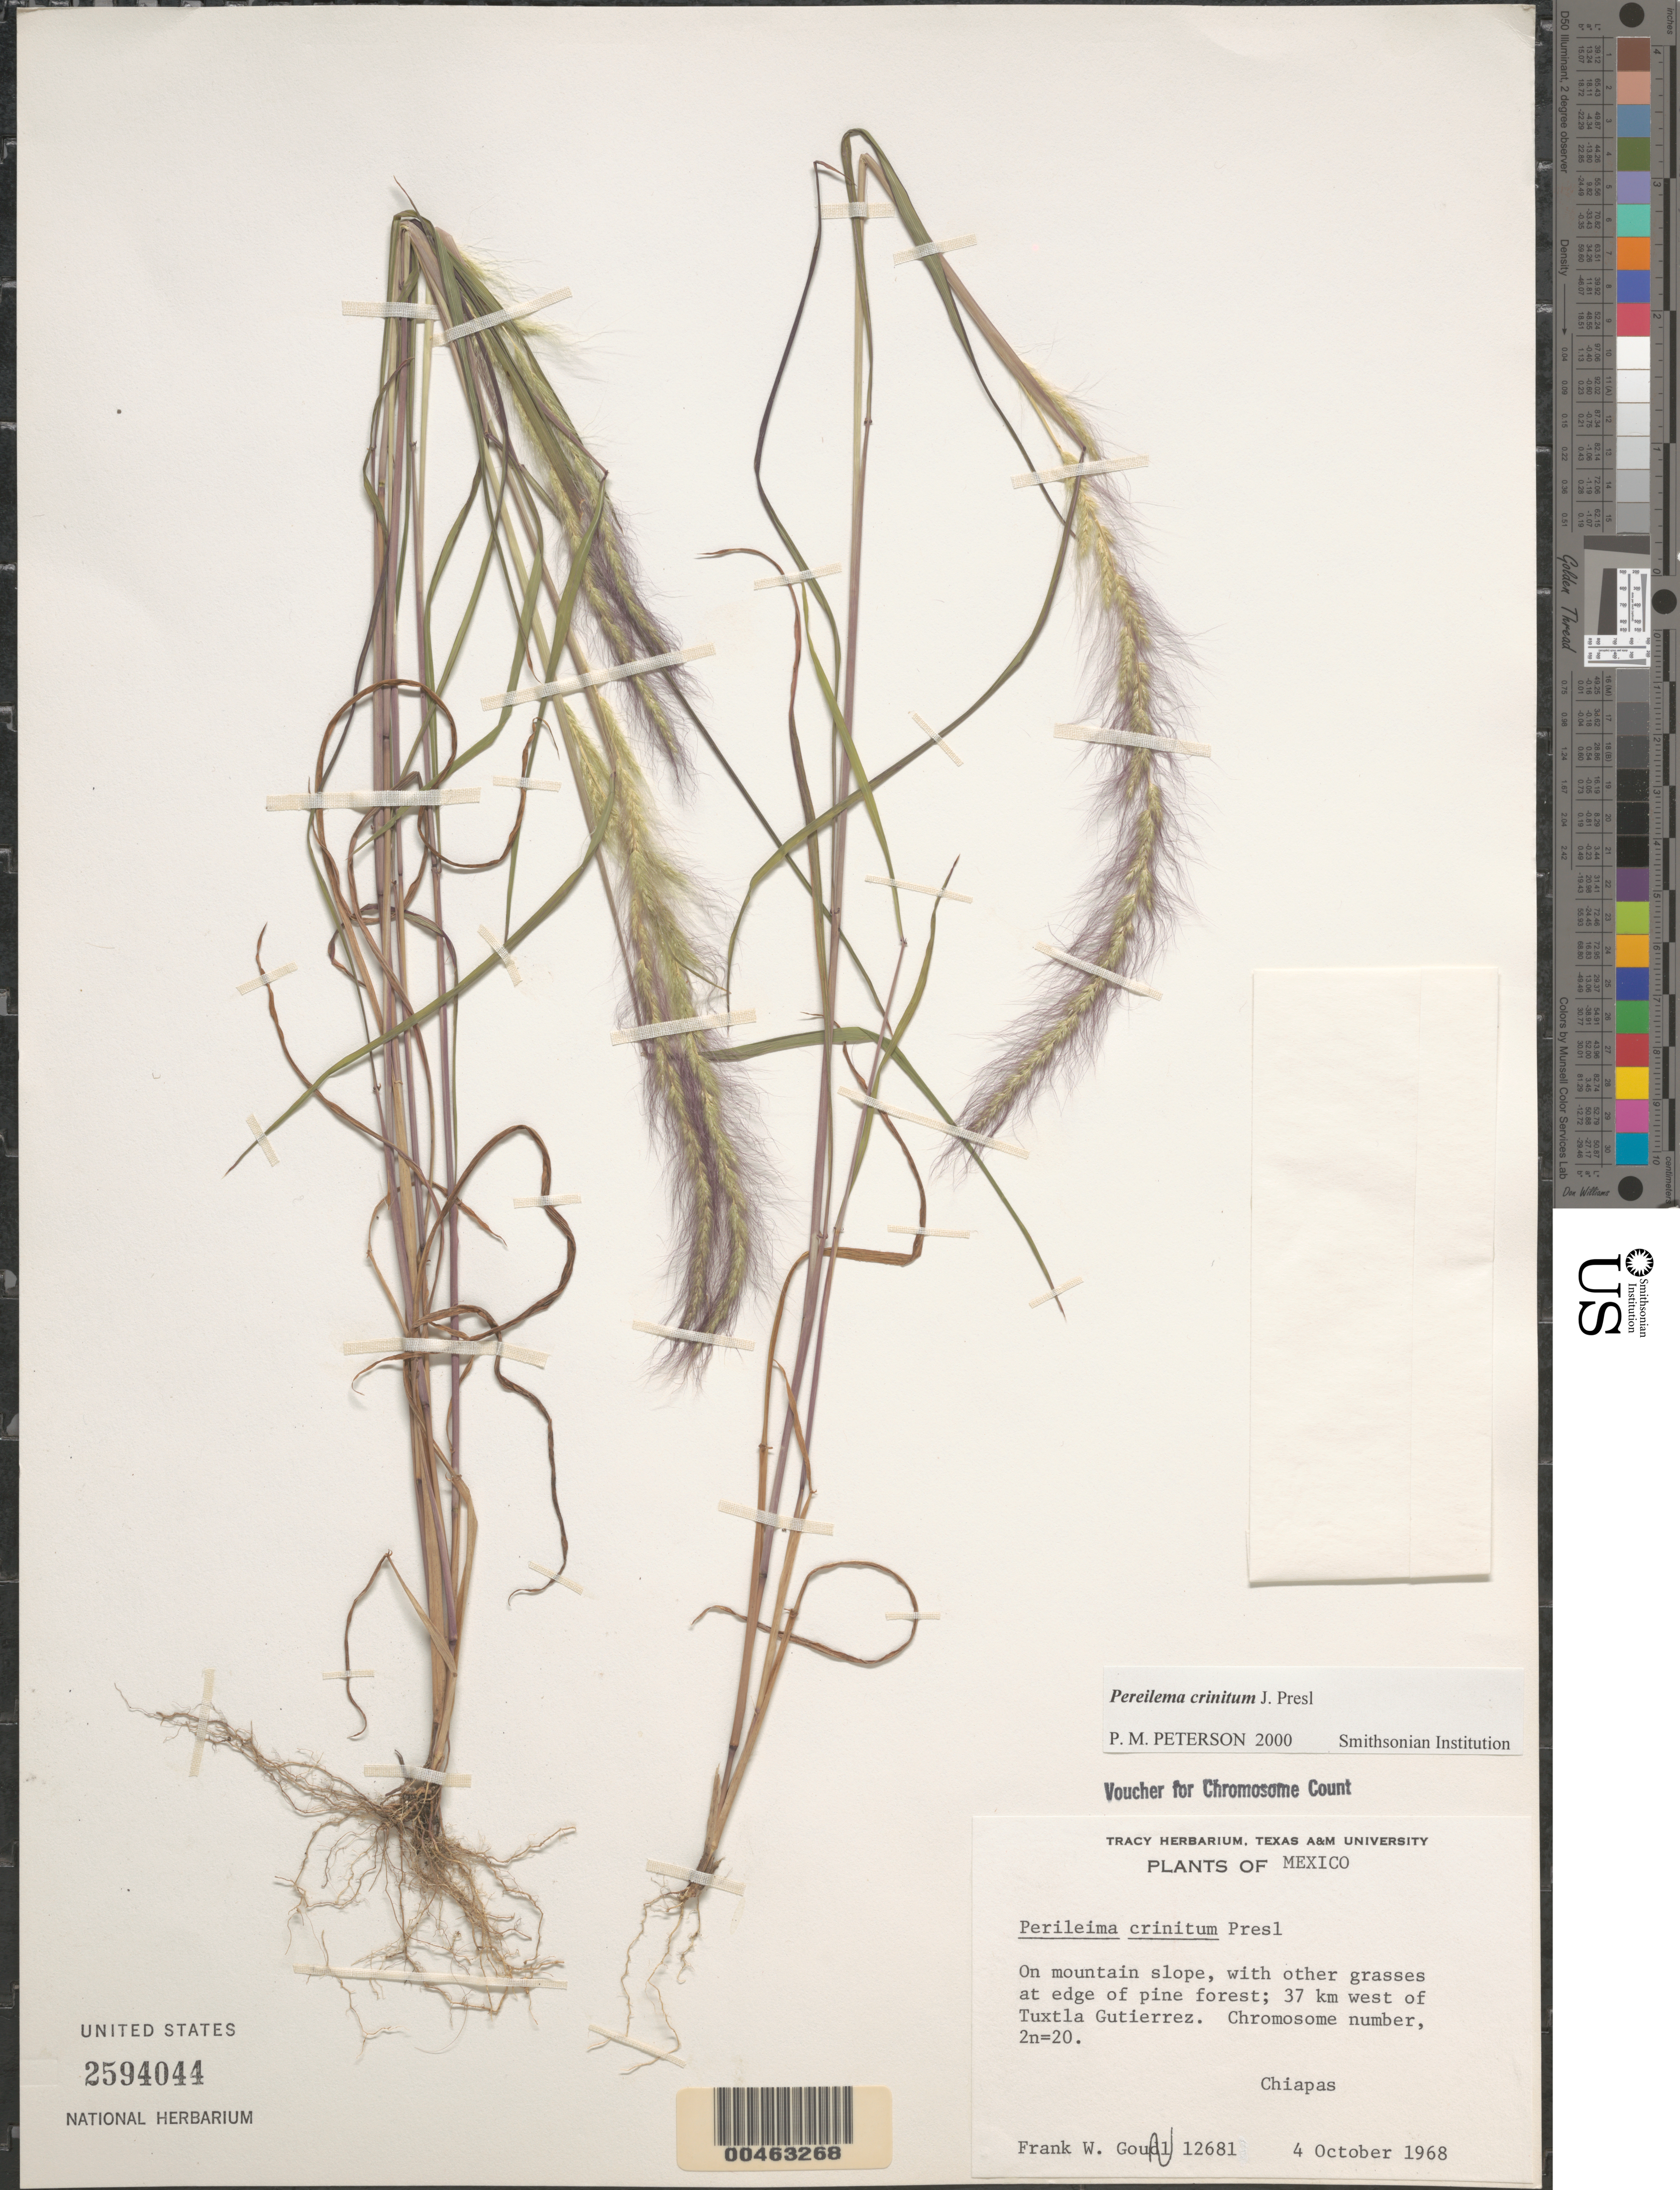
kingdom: Plantae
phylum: Tracheophyta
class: Liliopsida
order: Poales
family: Poaceae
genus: Pereilema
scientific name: Pereilema crinitum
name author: J. Presl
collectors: F. W. Gould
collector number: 12681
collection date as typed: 4 Oct 1968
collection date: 1968-10-04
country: Mexico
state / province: Chiapas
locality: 37 km W of Tuxtla Gutierrez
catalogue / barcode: US 2594044